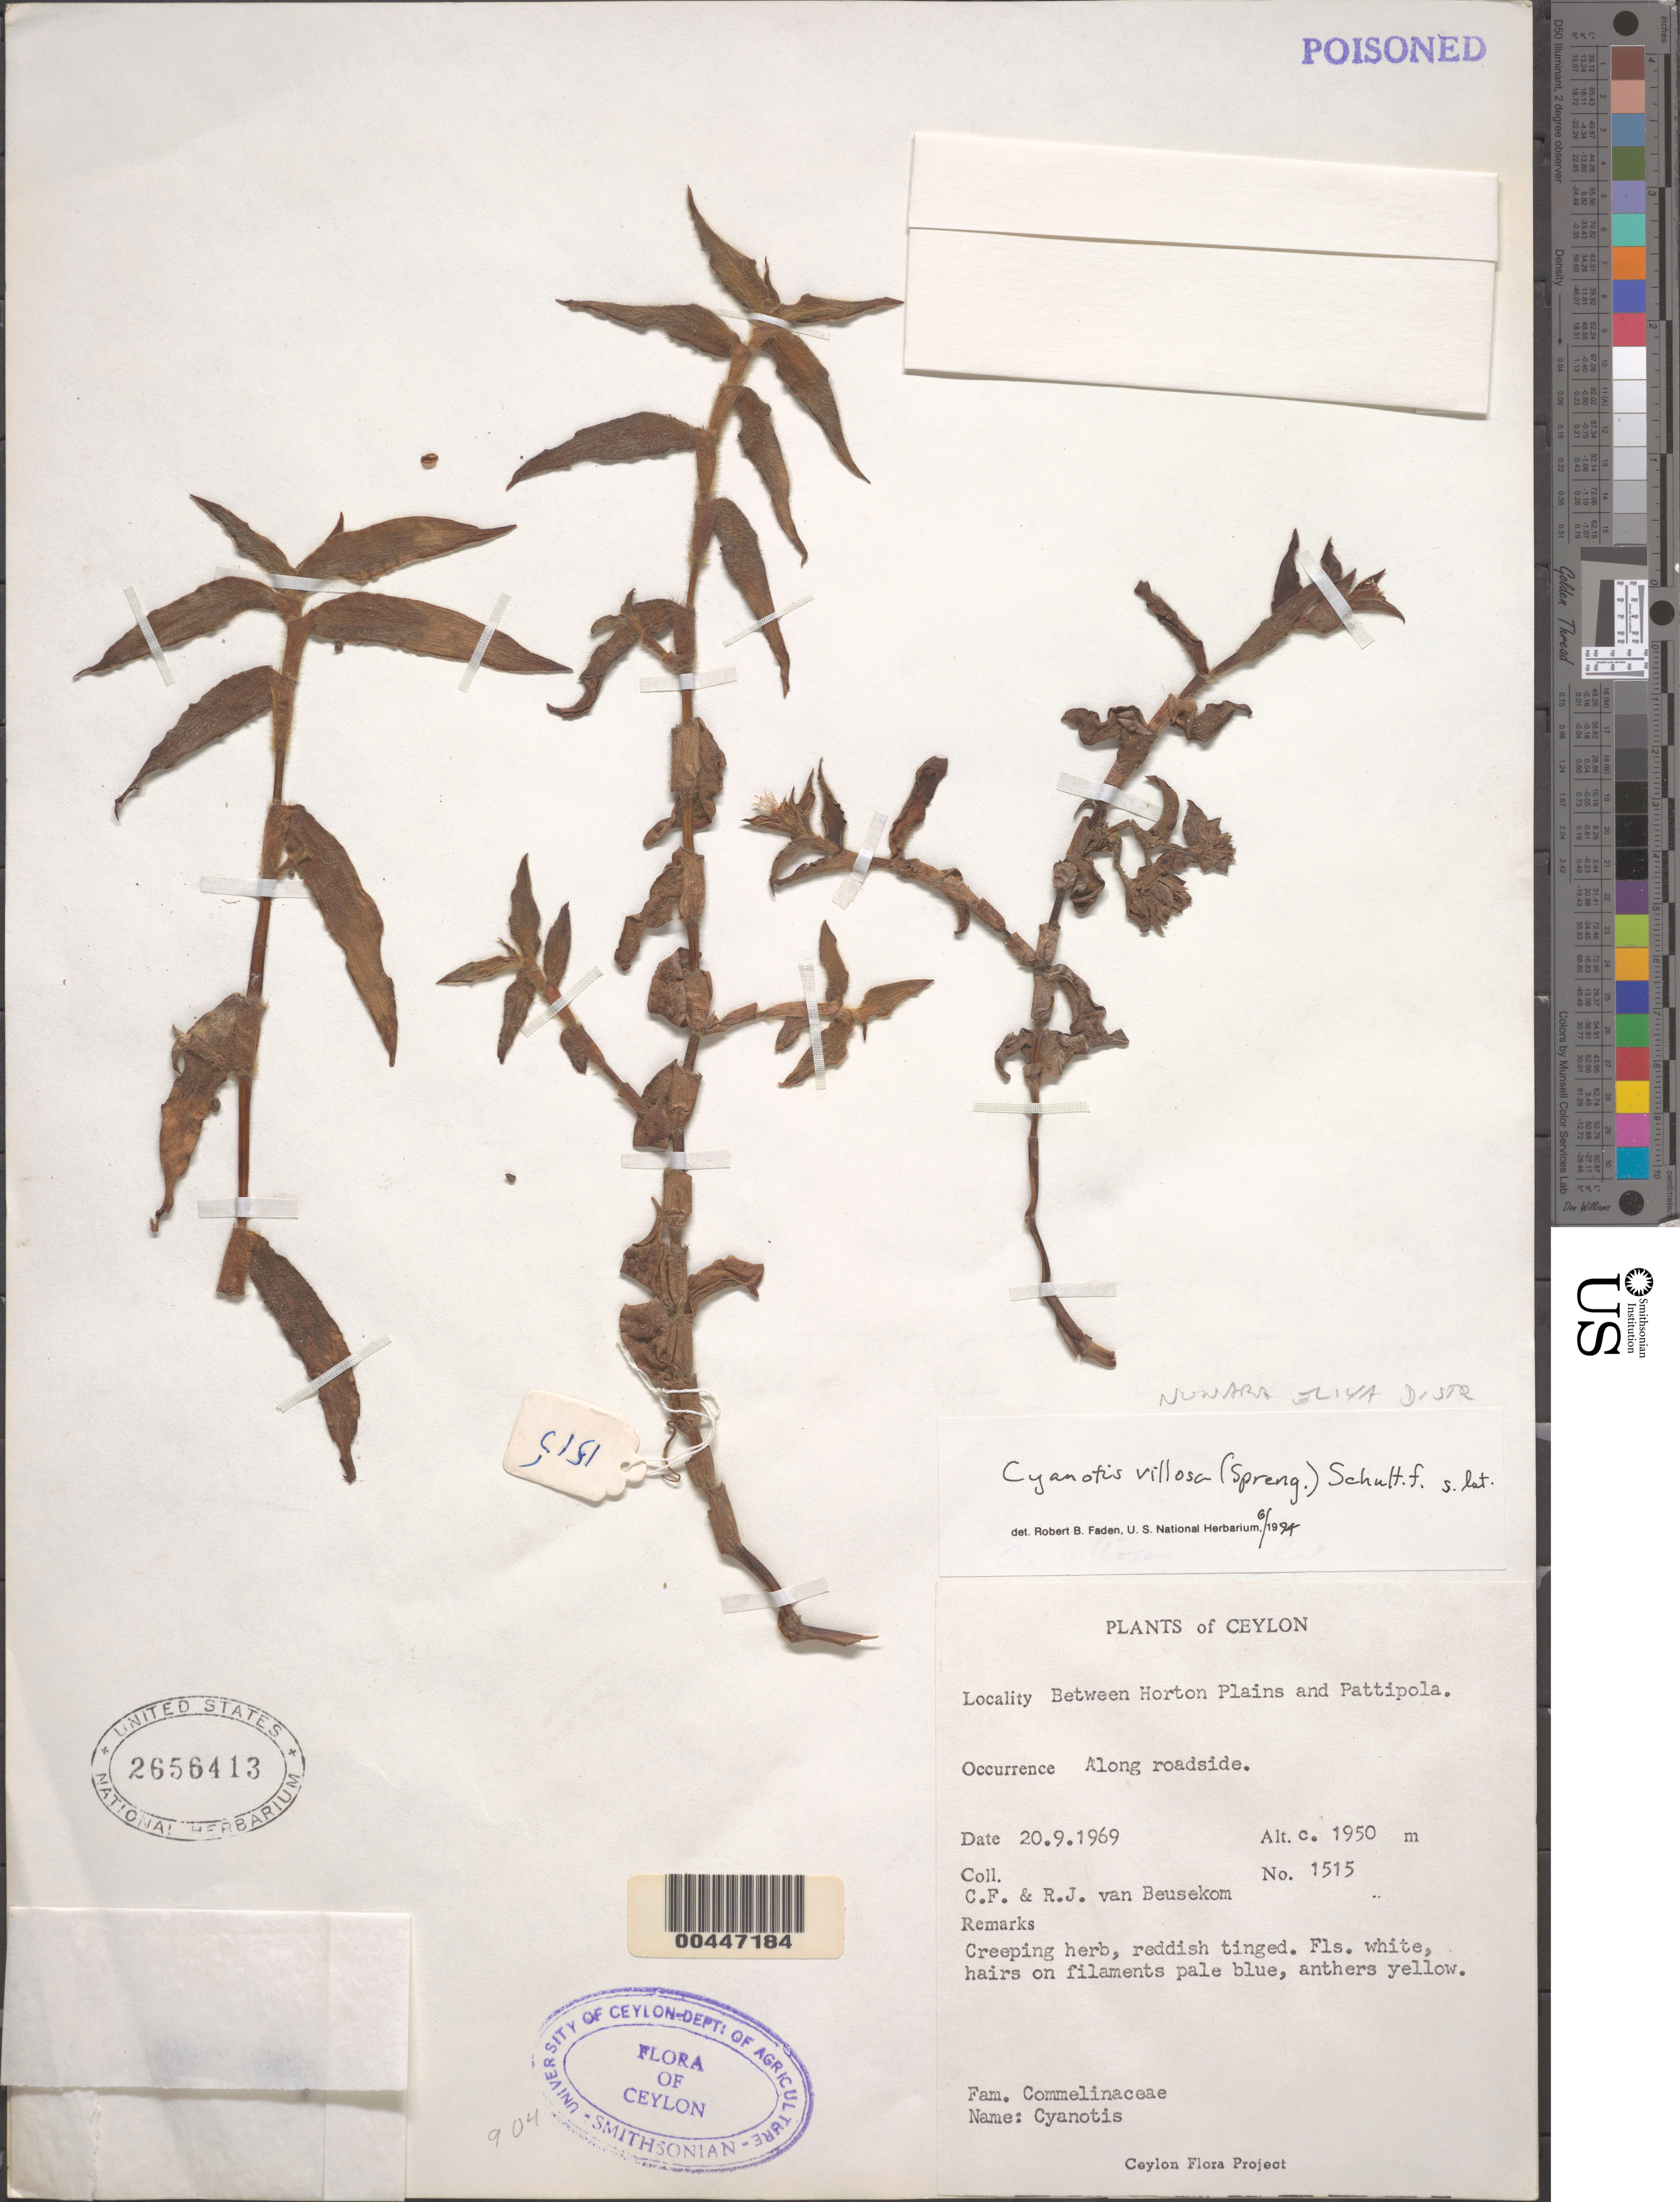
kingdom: Plantae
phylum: Tracheophyta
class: Liliopsida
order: Commelinales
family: Commelinaceae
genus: Cyanotis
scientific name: Cyanotis villosa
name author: (Spreng.) Schult. & Schult. f.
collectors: C. F. Beusekom & R. Beusekom-Osinga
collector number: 1515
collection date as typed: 20 Sep 1969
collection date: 1969-09-20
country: Sri Lanka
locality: Between horton plains and pattipola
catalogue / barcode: US 2656413